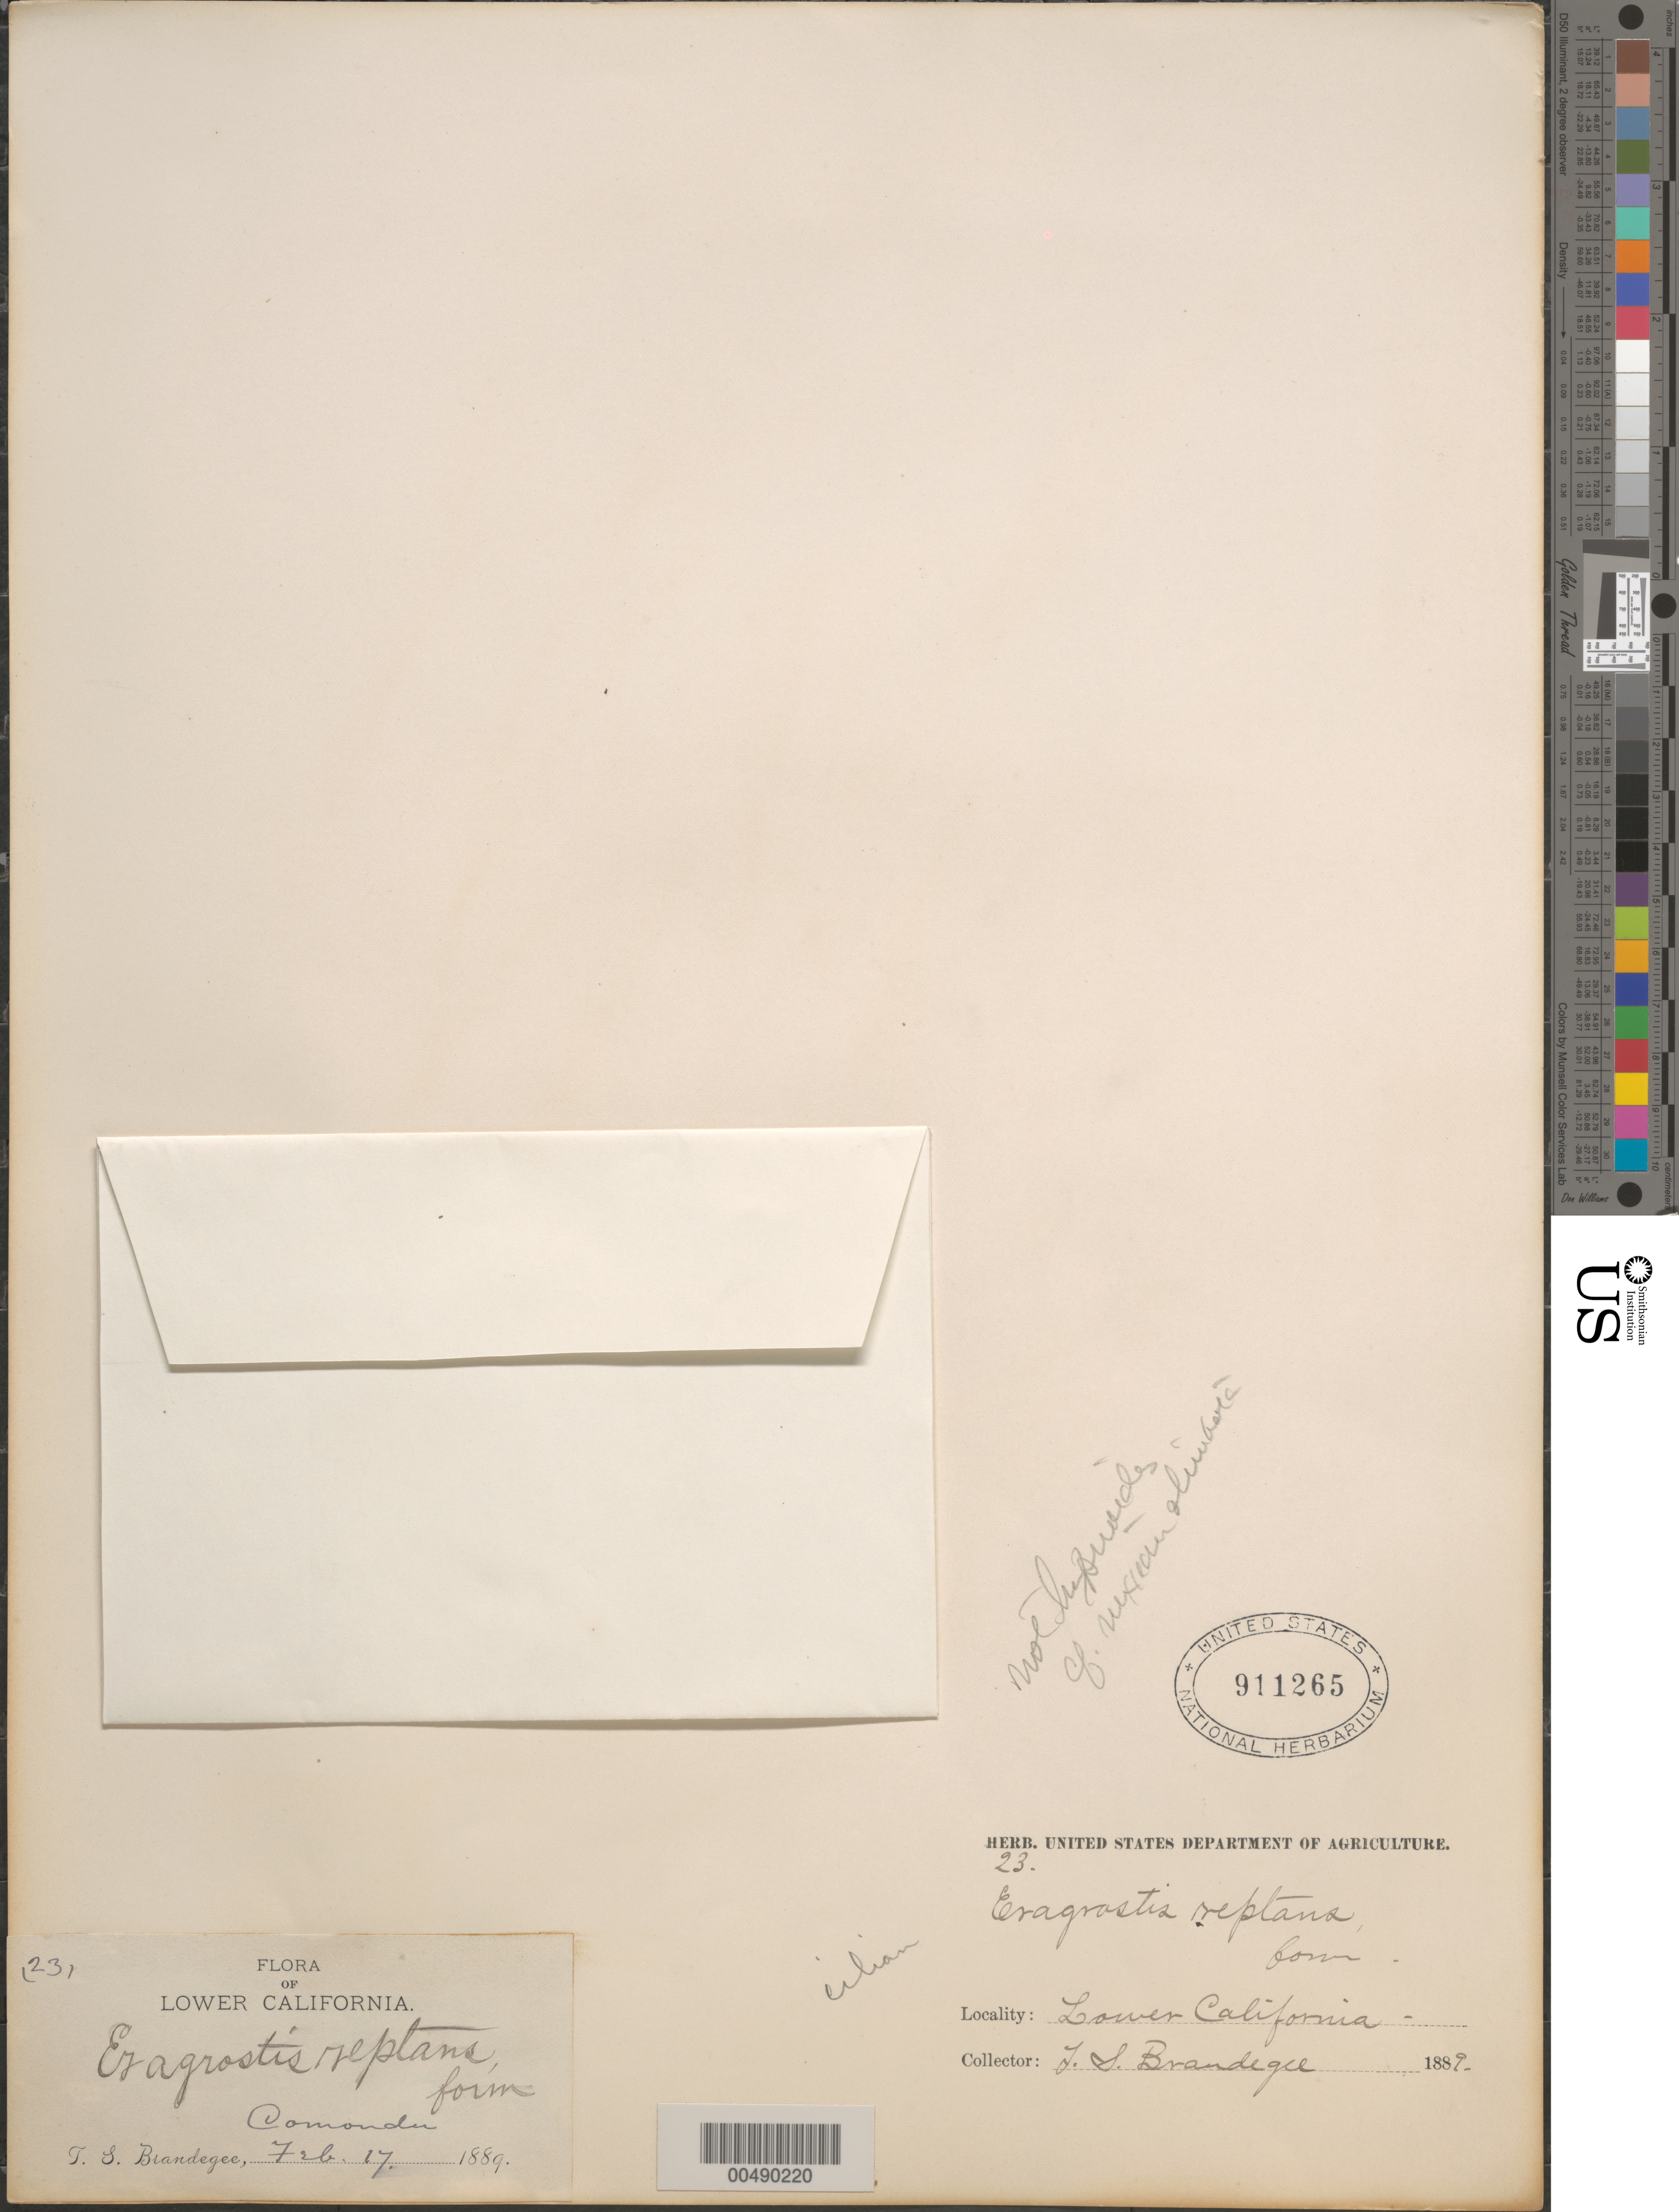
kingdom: Plantae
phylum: Tracheophyta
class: Liliopsida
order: Poales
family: Poaceae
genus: Eragrostis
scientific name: Eragrostis cilianensis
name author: (Bellardi) Vignolo ex Janch.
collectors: T. S. Brandegee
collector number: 23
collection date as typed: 17 Feb 1889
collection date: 1889-02-17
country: Mexico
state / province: Baja California Sur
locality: Comondu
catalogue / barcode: US 911265